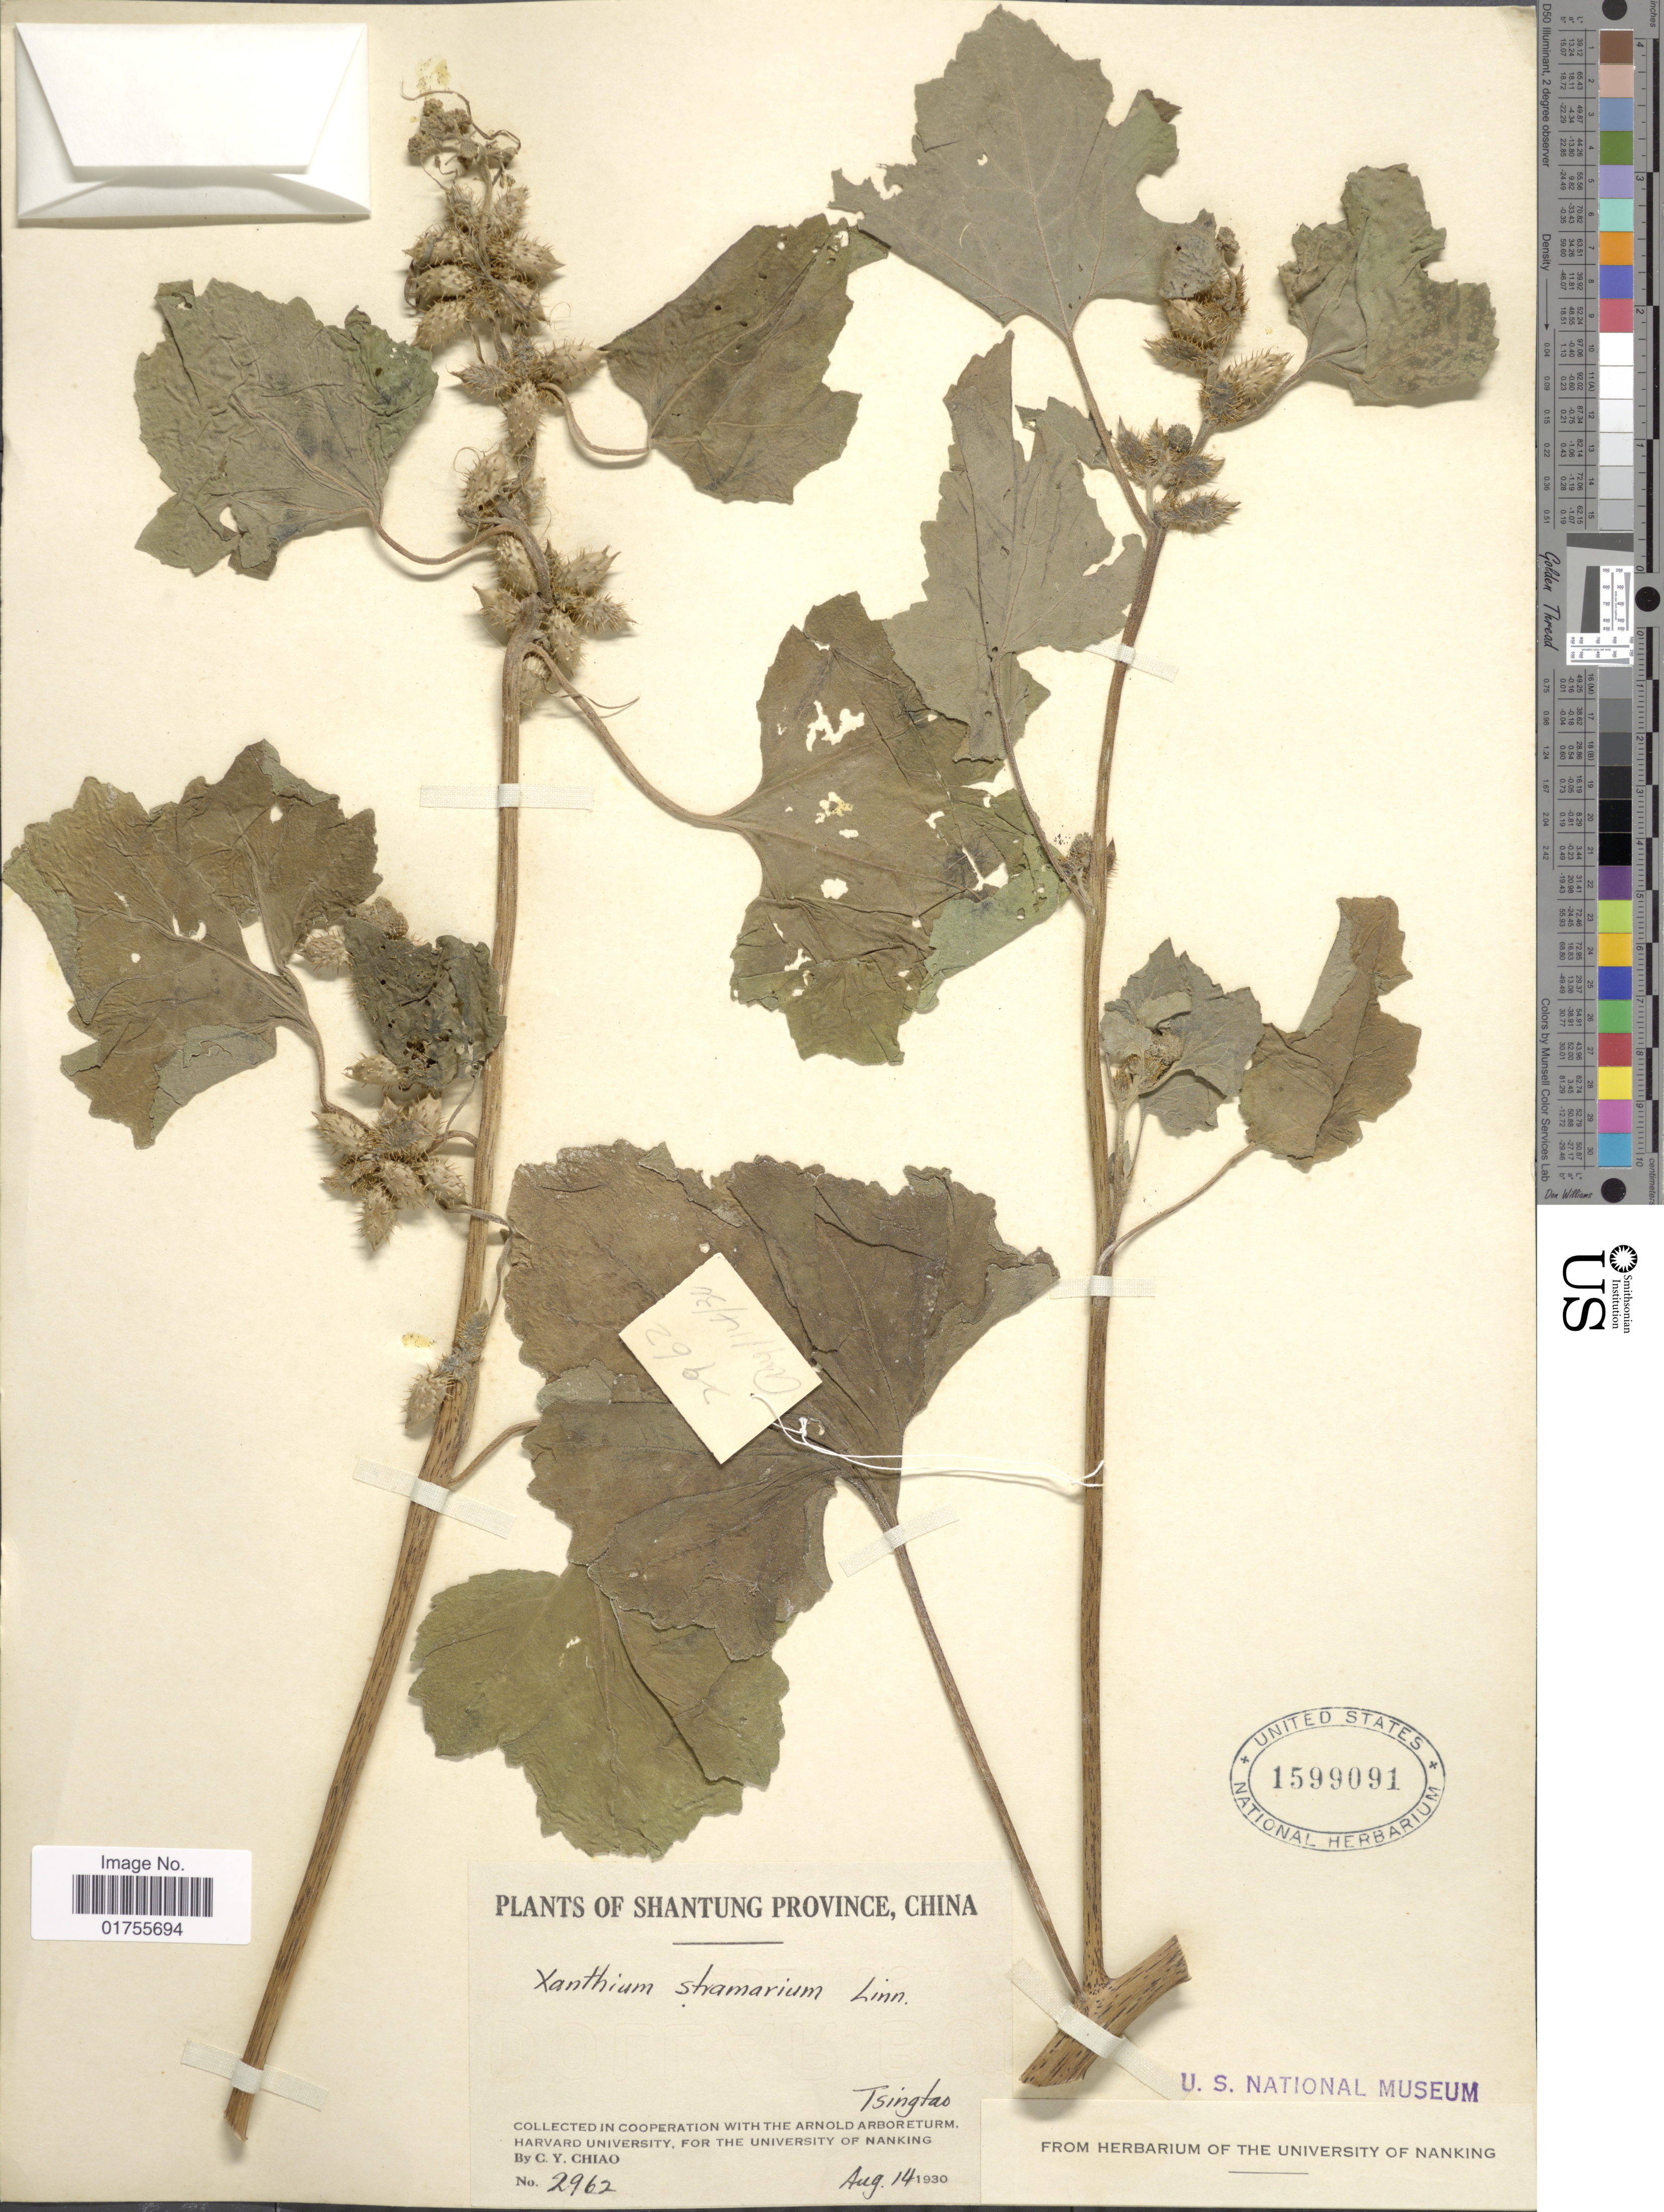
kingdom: Plantae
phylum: Tracheophyta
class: Magnoliopsida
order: Asterales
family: Asteraceae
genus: Xanthium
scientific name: Xanthium strumarium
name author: L.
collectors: C. Y. Chiao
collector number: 2962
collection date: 1930-08-14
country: China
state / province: Shandong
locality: Shantung Province, Tsingtao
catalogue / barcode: US 1599091